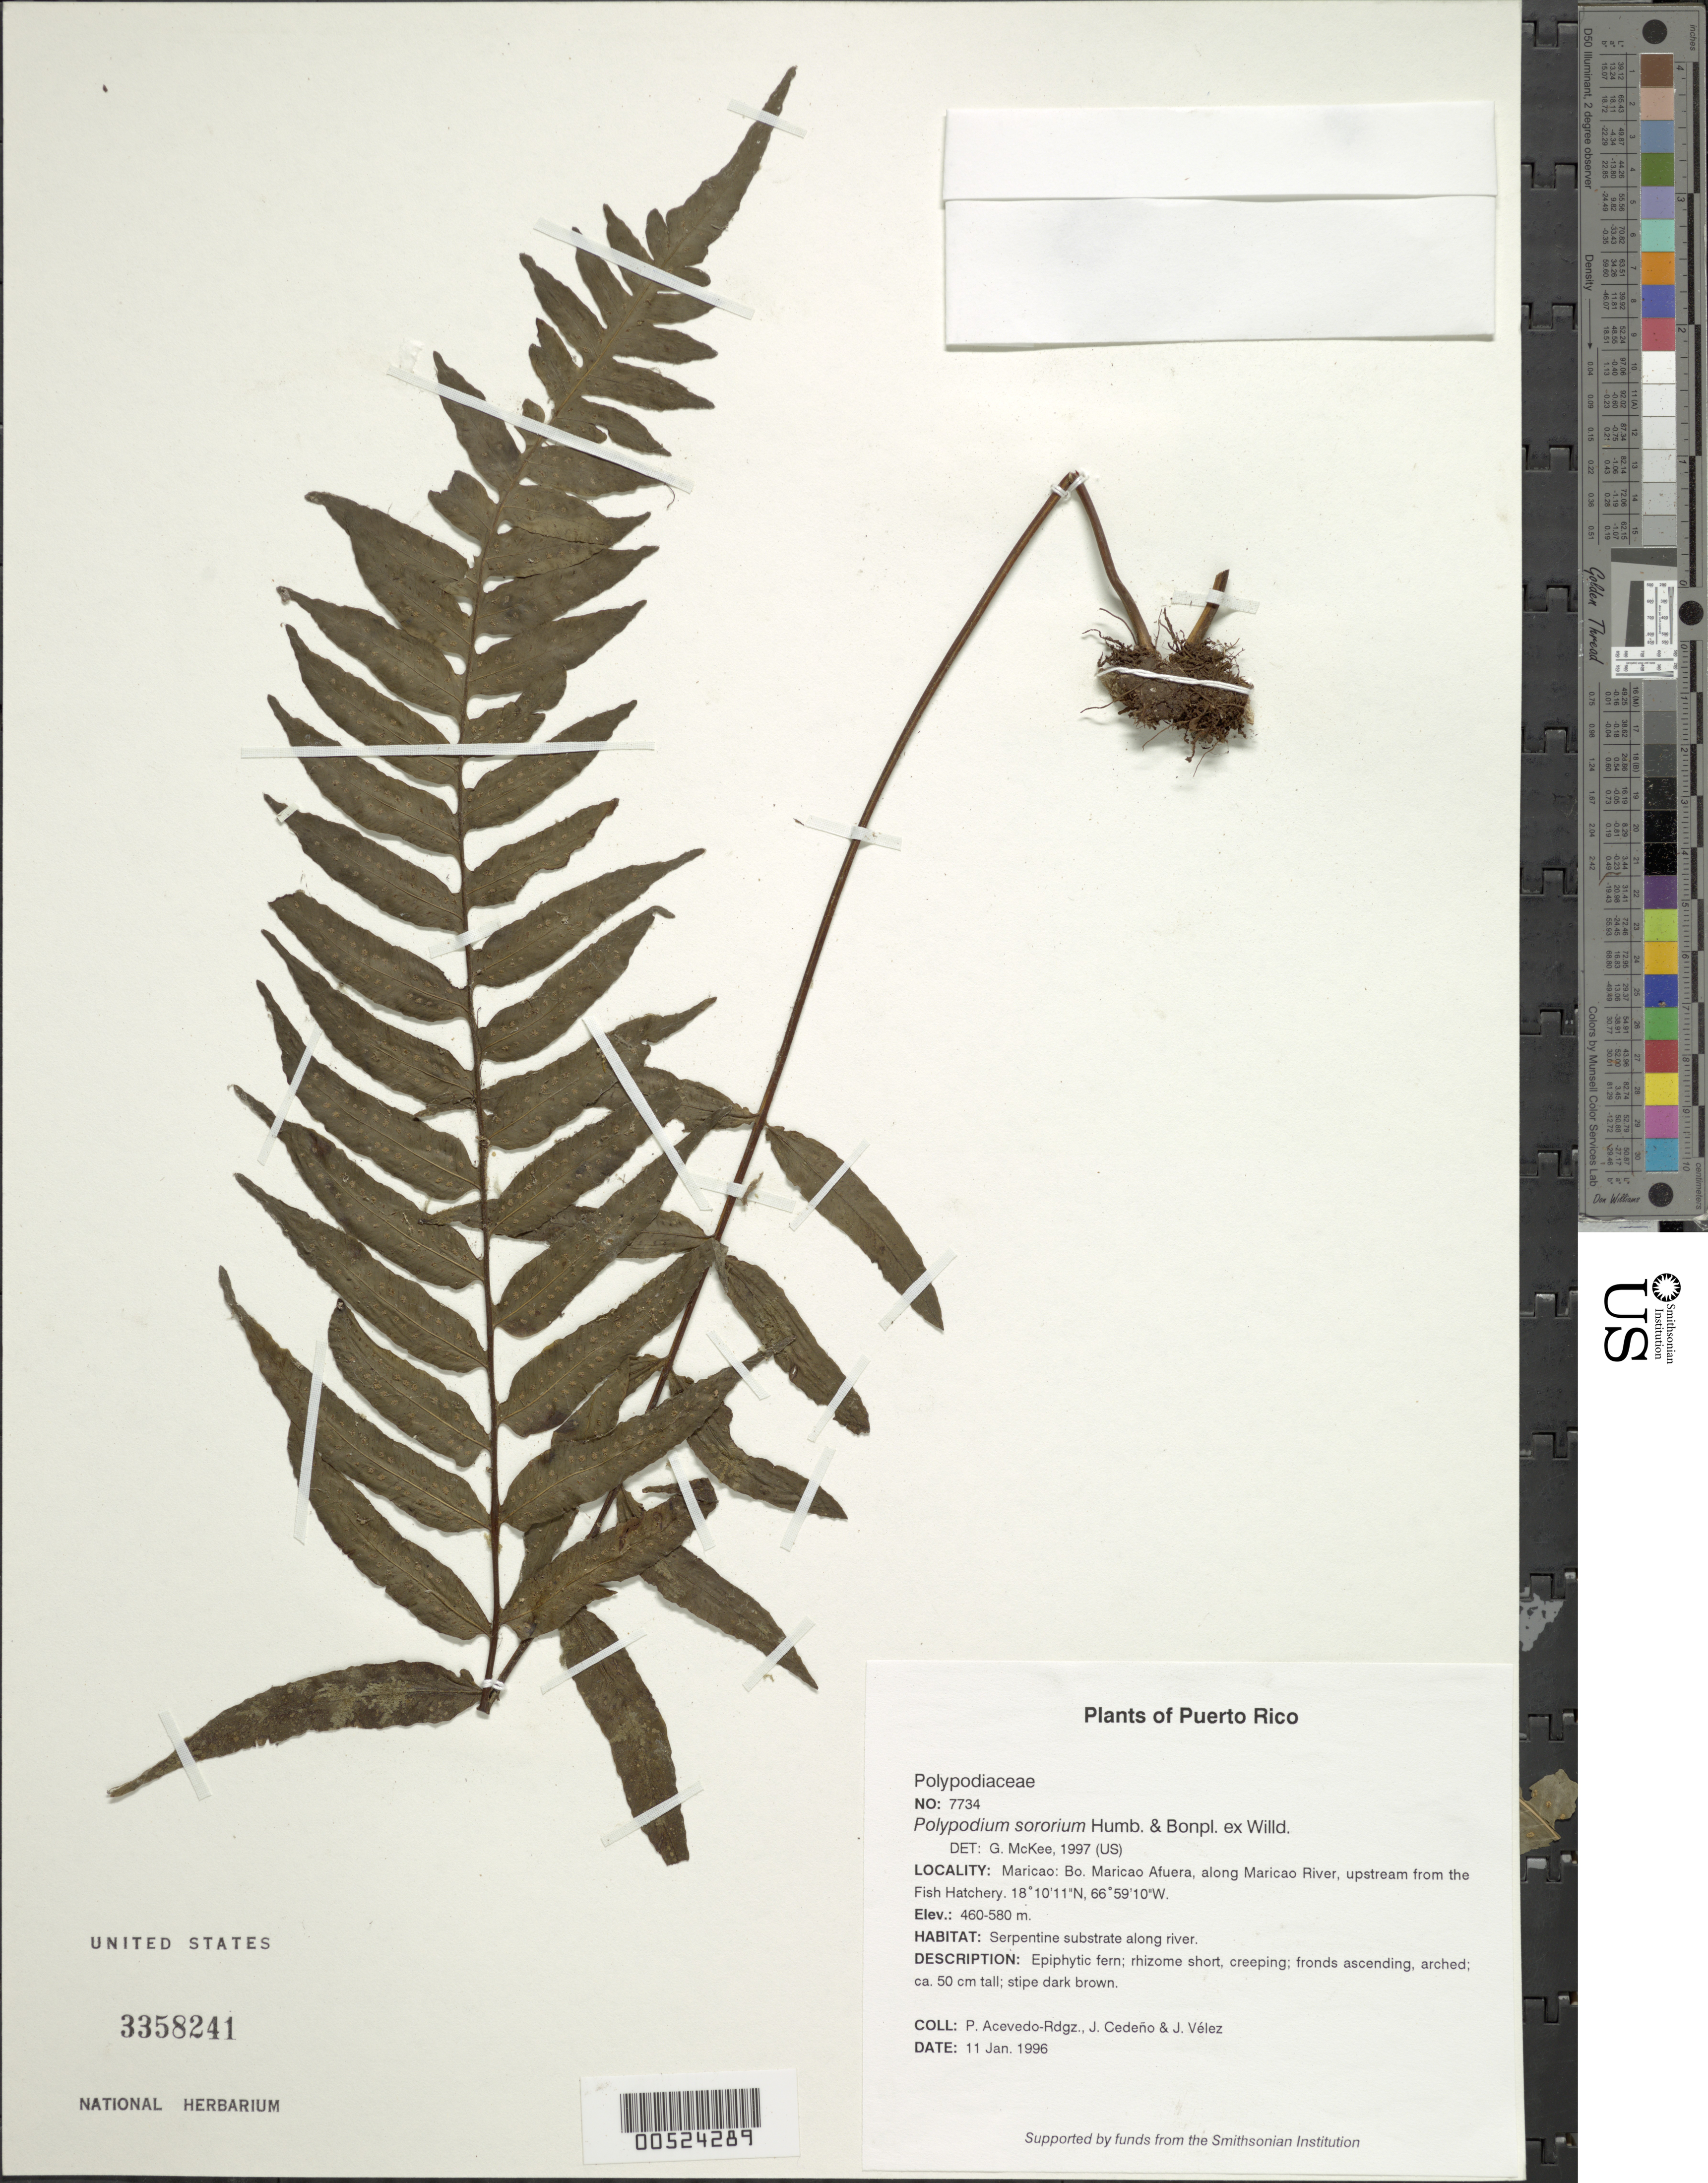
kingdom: Plantae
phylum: Tracheophyta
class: Polypodiopsida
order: Polypodiales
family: Polypodiaceae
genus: Polypodium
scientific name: Polypodium dulce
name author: Poir.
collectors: P. Acevedo-Rodr., J. A. Cedeño M. & J. Vélez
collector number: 7734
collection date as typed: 11 Jan 1996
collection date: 1996-01-11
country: Puerto Rico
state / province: Maricao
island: Puerto Rico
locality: Maricao: Bo. Maricao Afuera, along Maricao River, upstream from the Fish Hatchery.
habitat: Serpentine substrate along river.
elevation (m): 460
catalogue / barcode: US 3358241